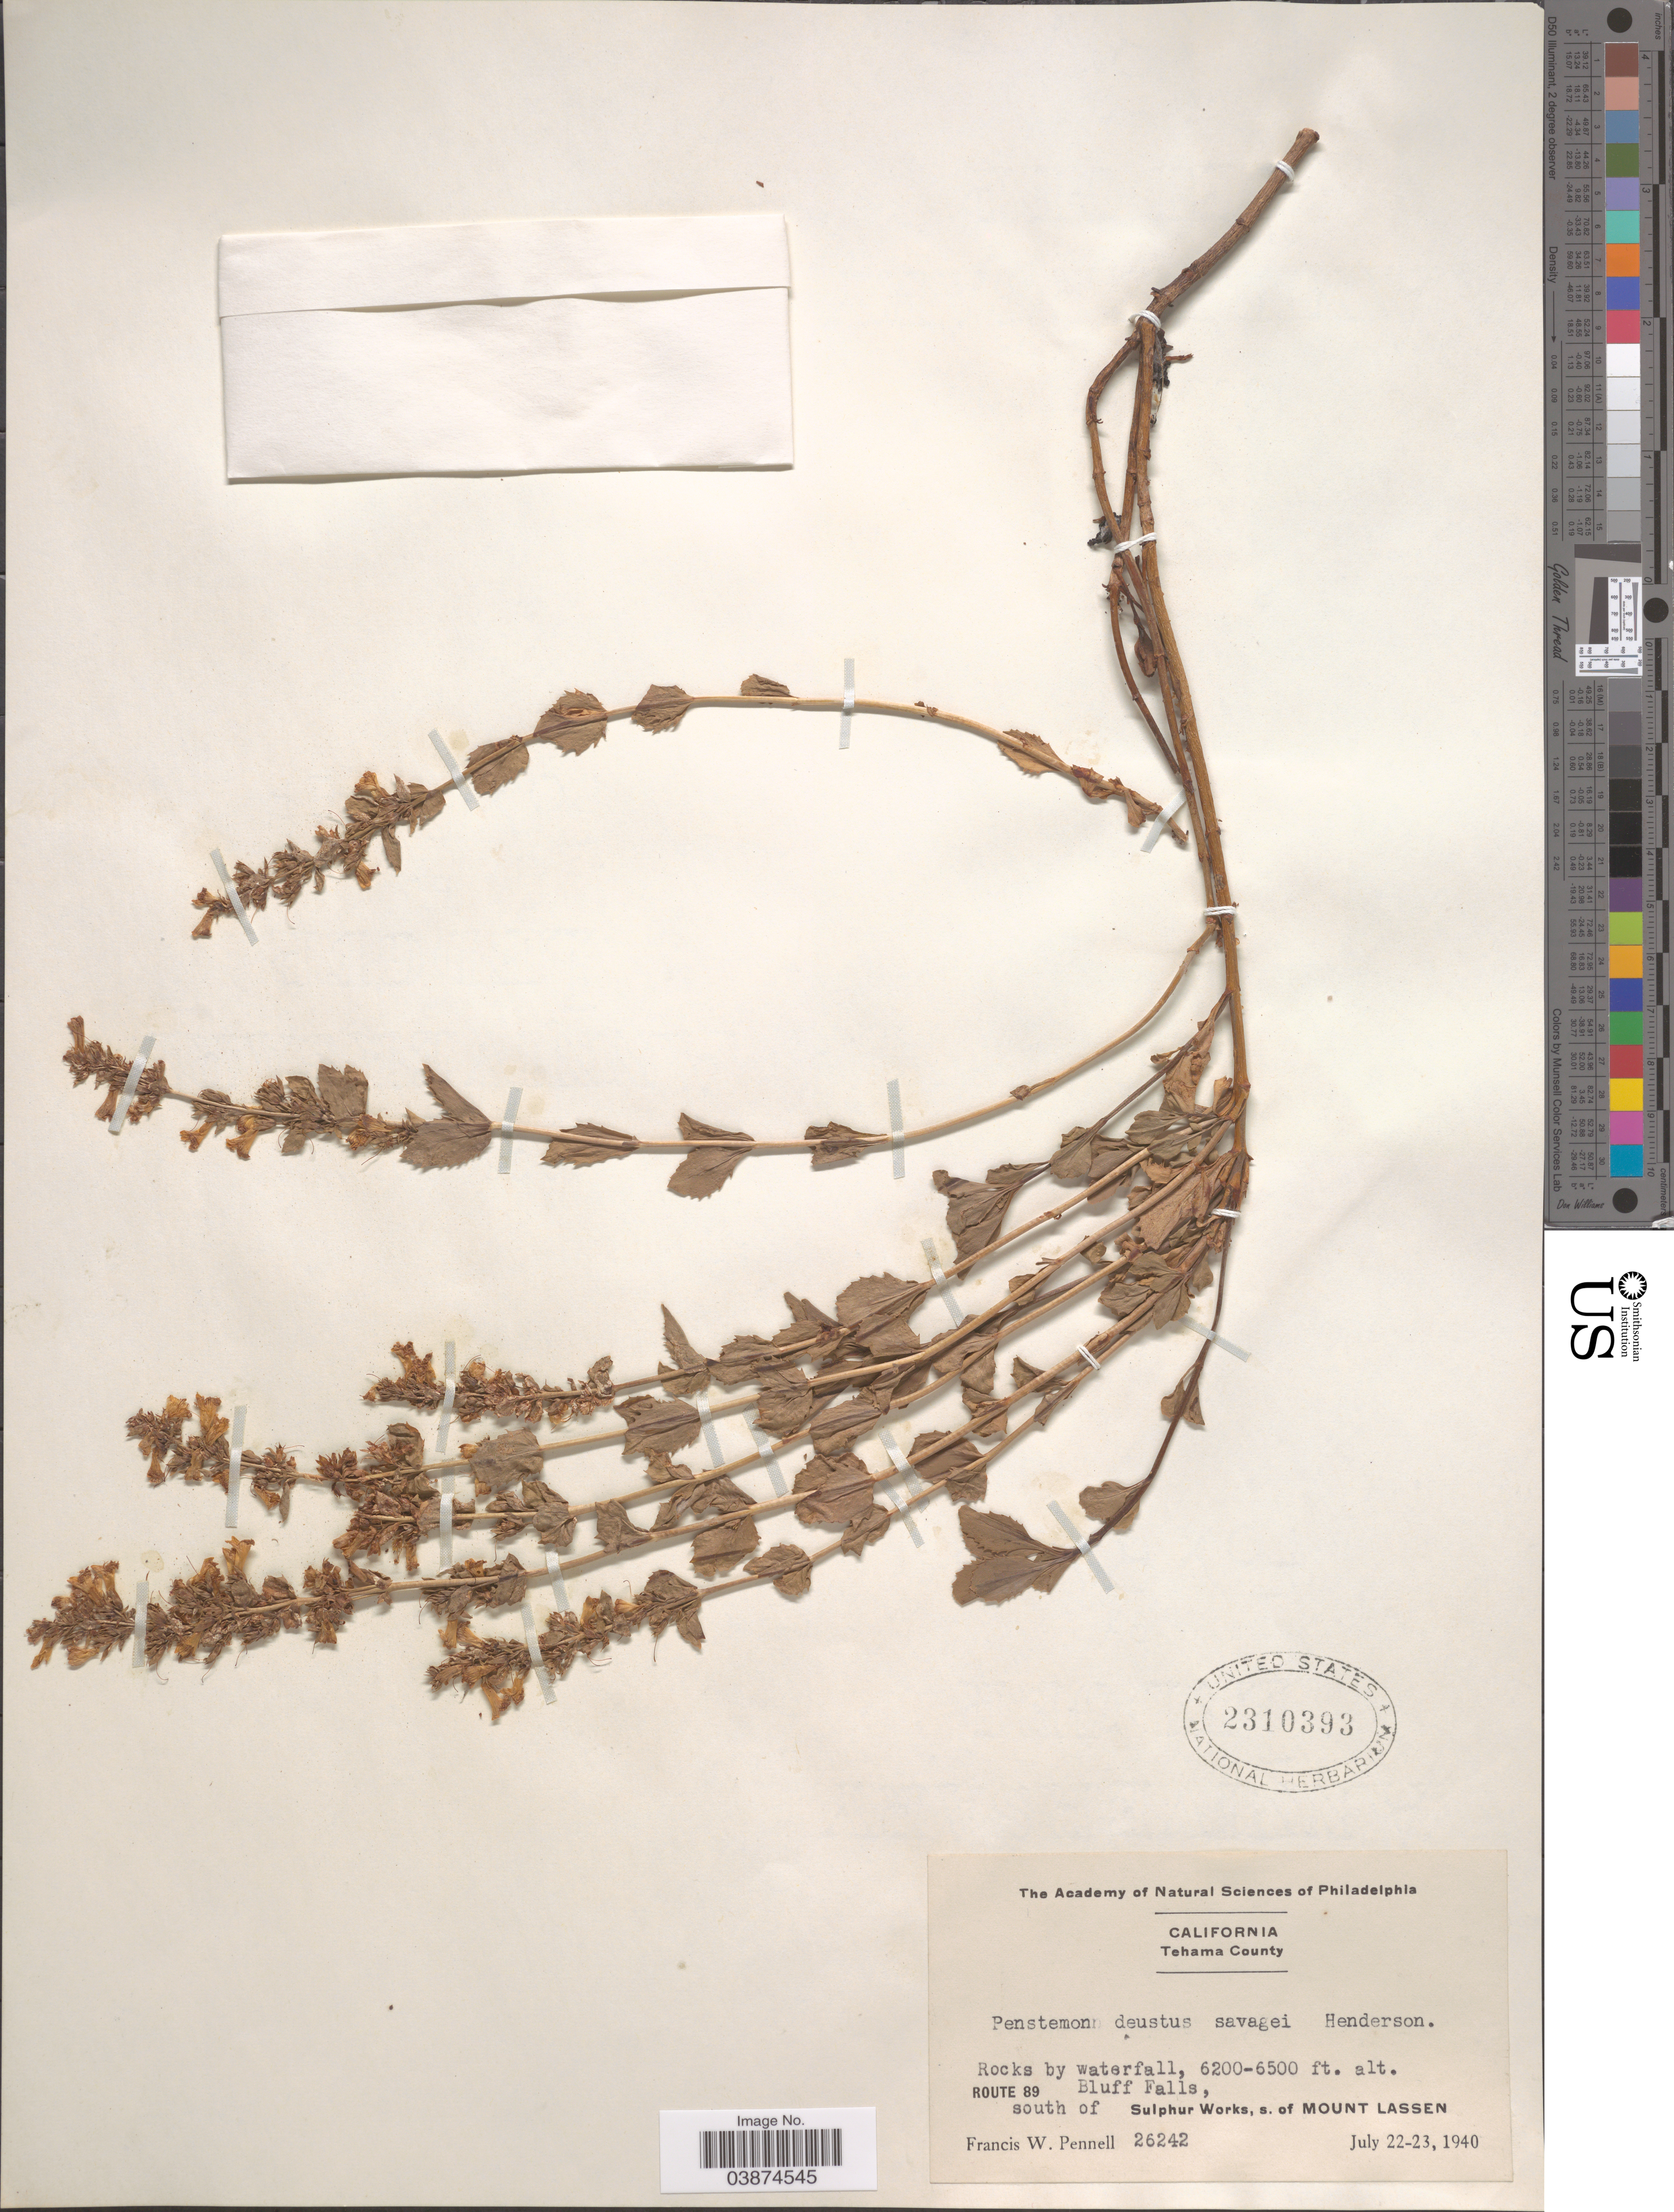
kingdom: Plantae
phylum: Tracheophyta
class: Magnoliopsida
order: Lamiales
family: Plantaginaceae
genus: Penstemon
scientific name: Penstemon deustus var. savagei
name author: L.F. Hend.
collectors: F. W. Pennell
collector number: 26242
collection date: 1940-07-22/1940-07-23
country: United States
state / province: California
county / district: Tehama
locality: Tehama County. Route 89. Bluff Falls, south of Sulphur Works, s. of Mount Lassen.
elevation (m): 1890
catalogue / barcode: US 2310393